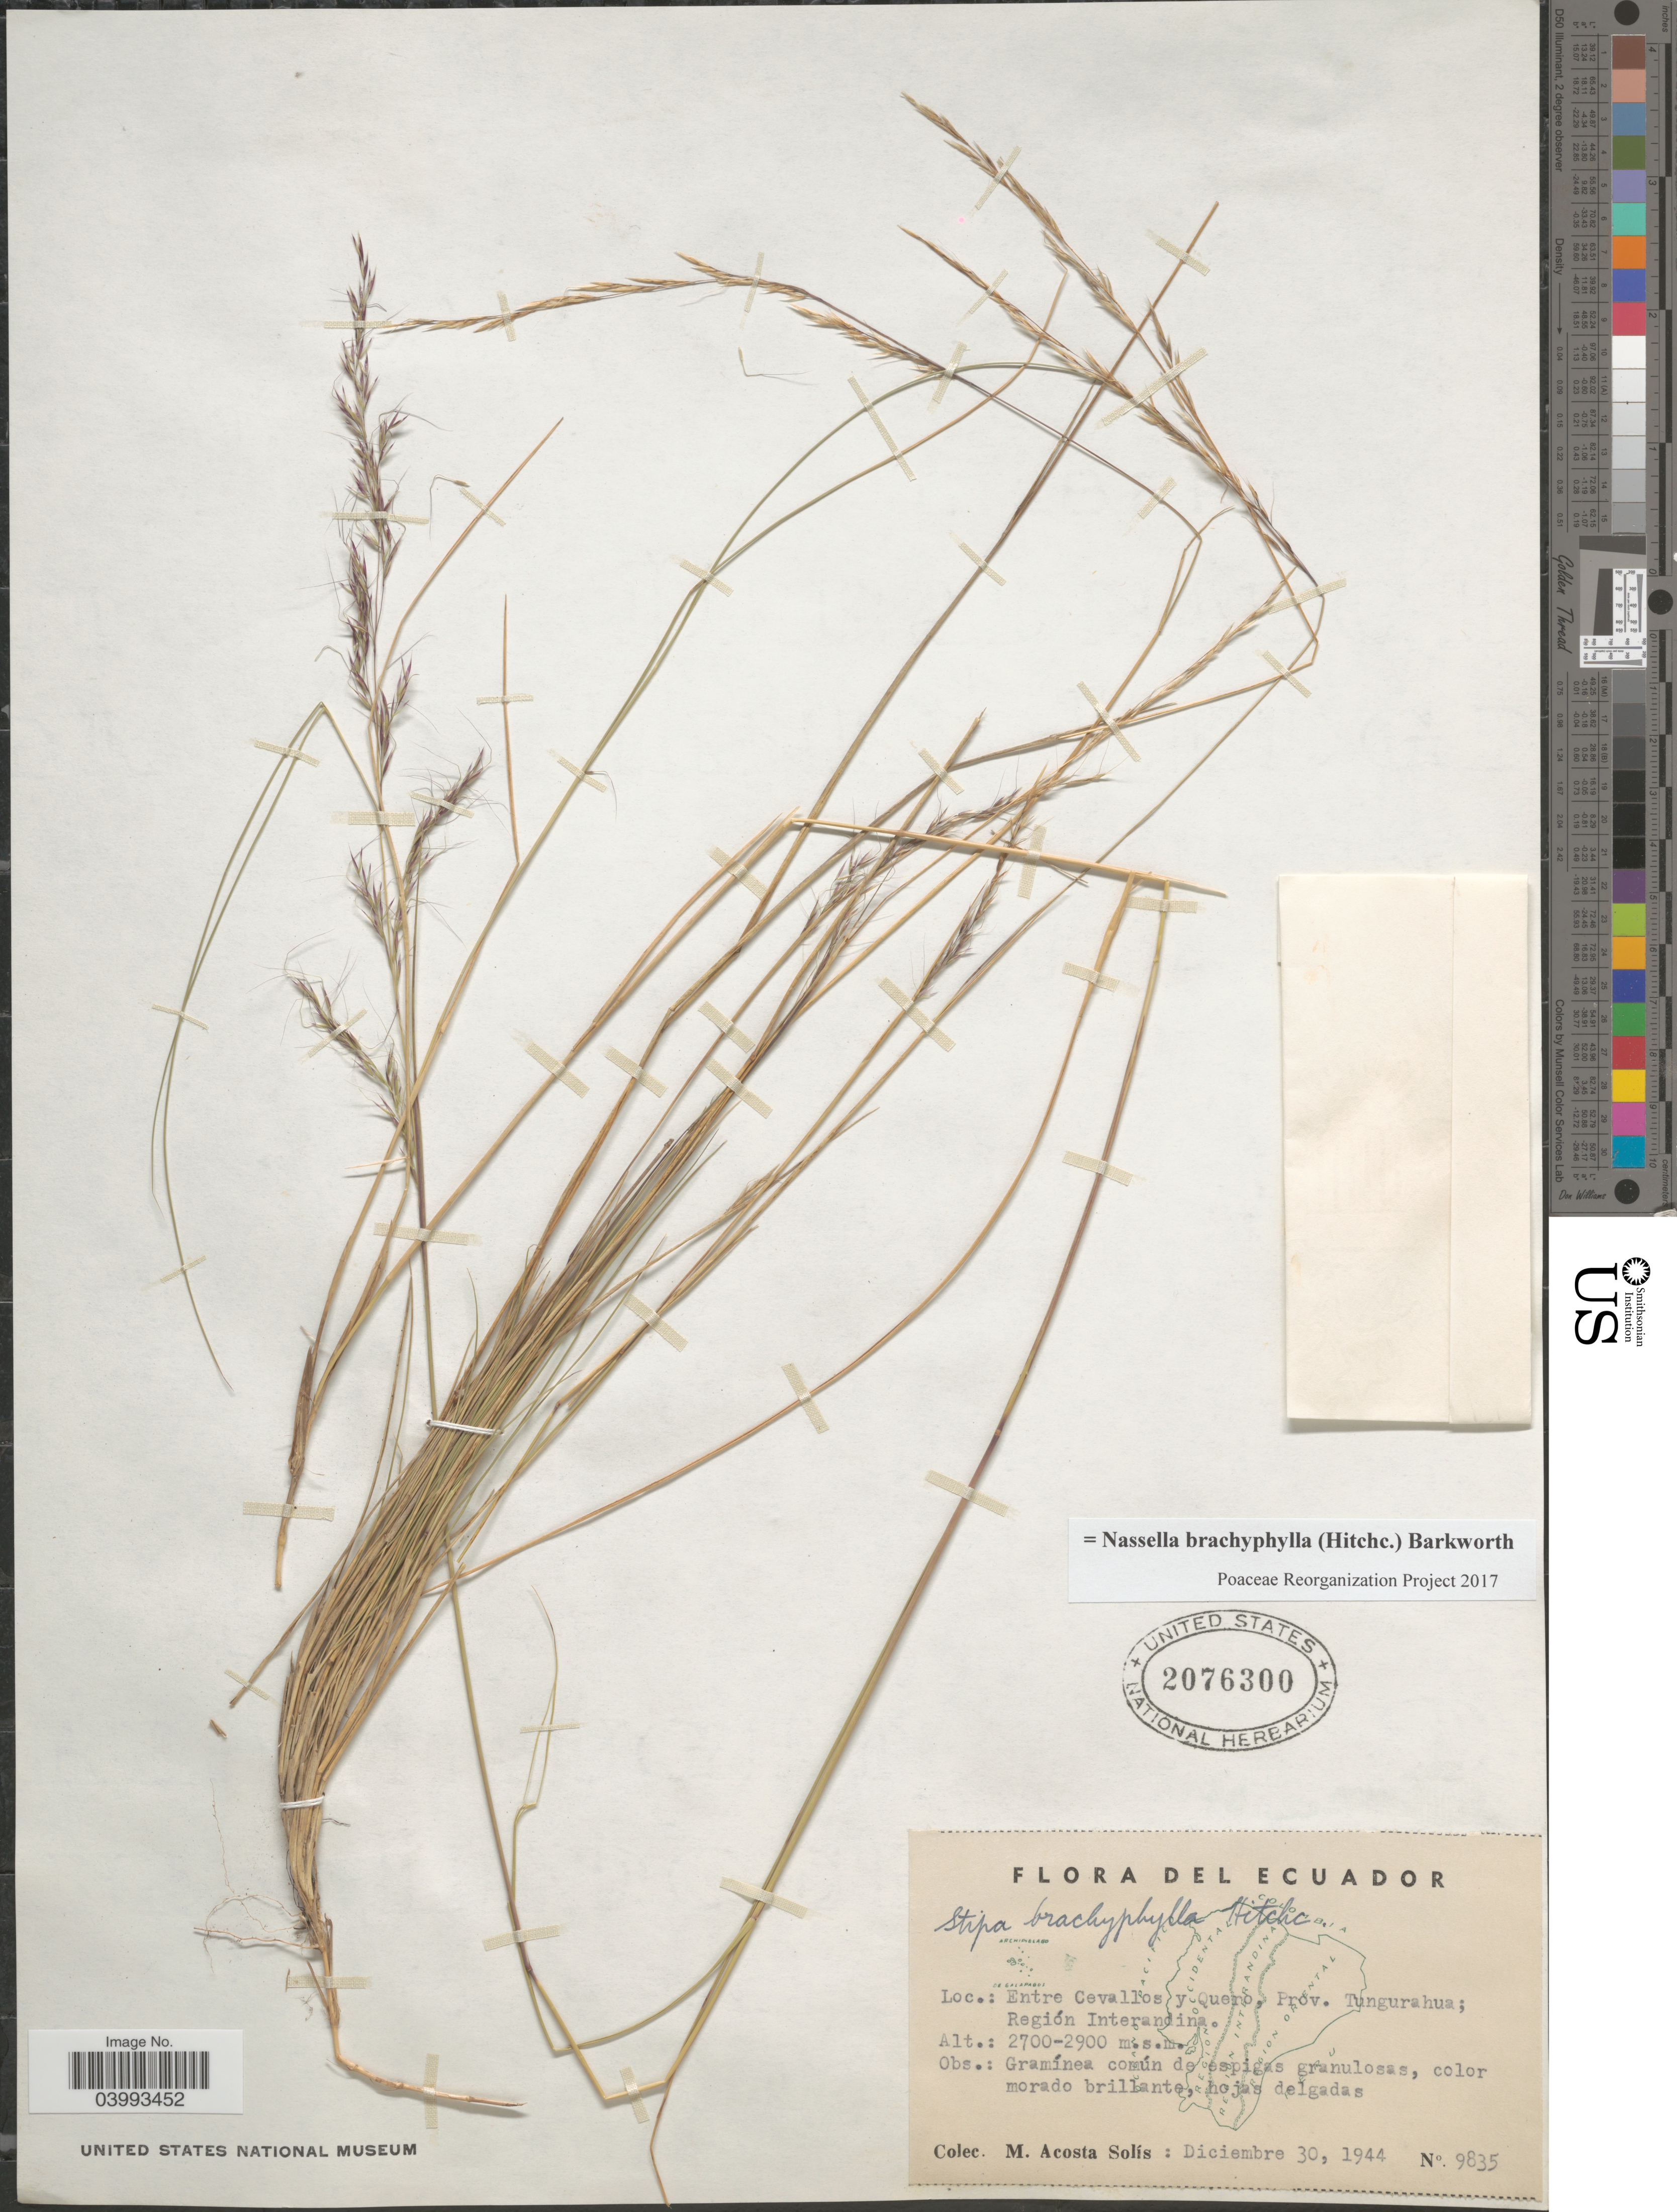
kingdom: Plantae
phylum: Tracheophyta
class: Liliopsida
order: Poales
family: Poaceae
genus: Nassella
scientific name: Nassella brachyphylla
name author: (Hitchc.) Barkworth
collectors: M. Acosta Solis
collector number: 9835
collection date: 1944-12-30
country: Ecuador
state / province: Tungurahua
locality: Entre Cevallos y Queno; Región Interandina.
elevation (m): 2700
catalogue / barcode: US 2076300